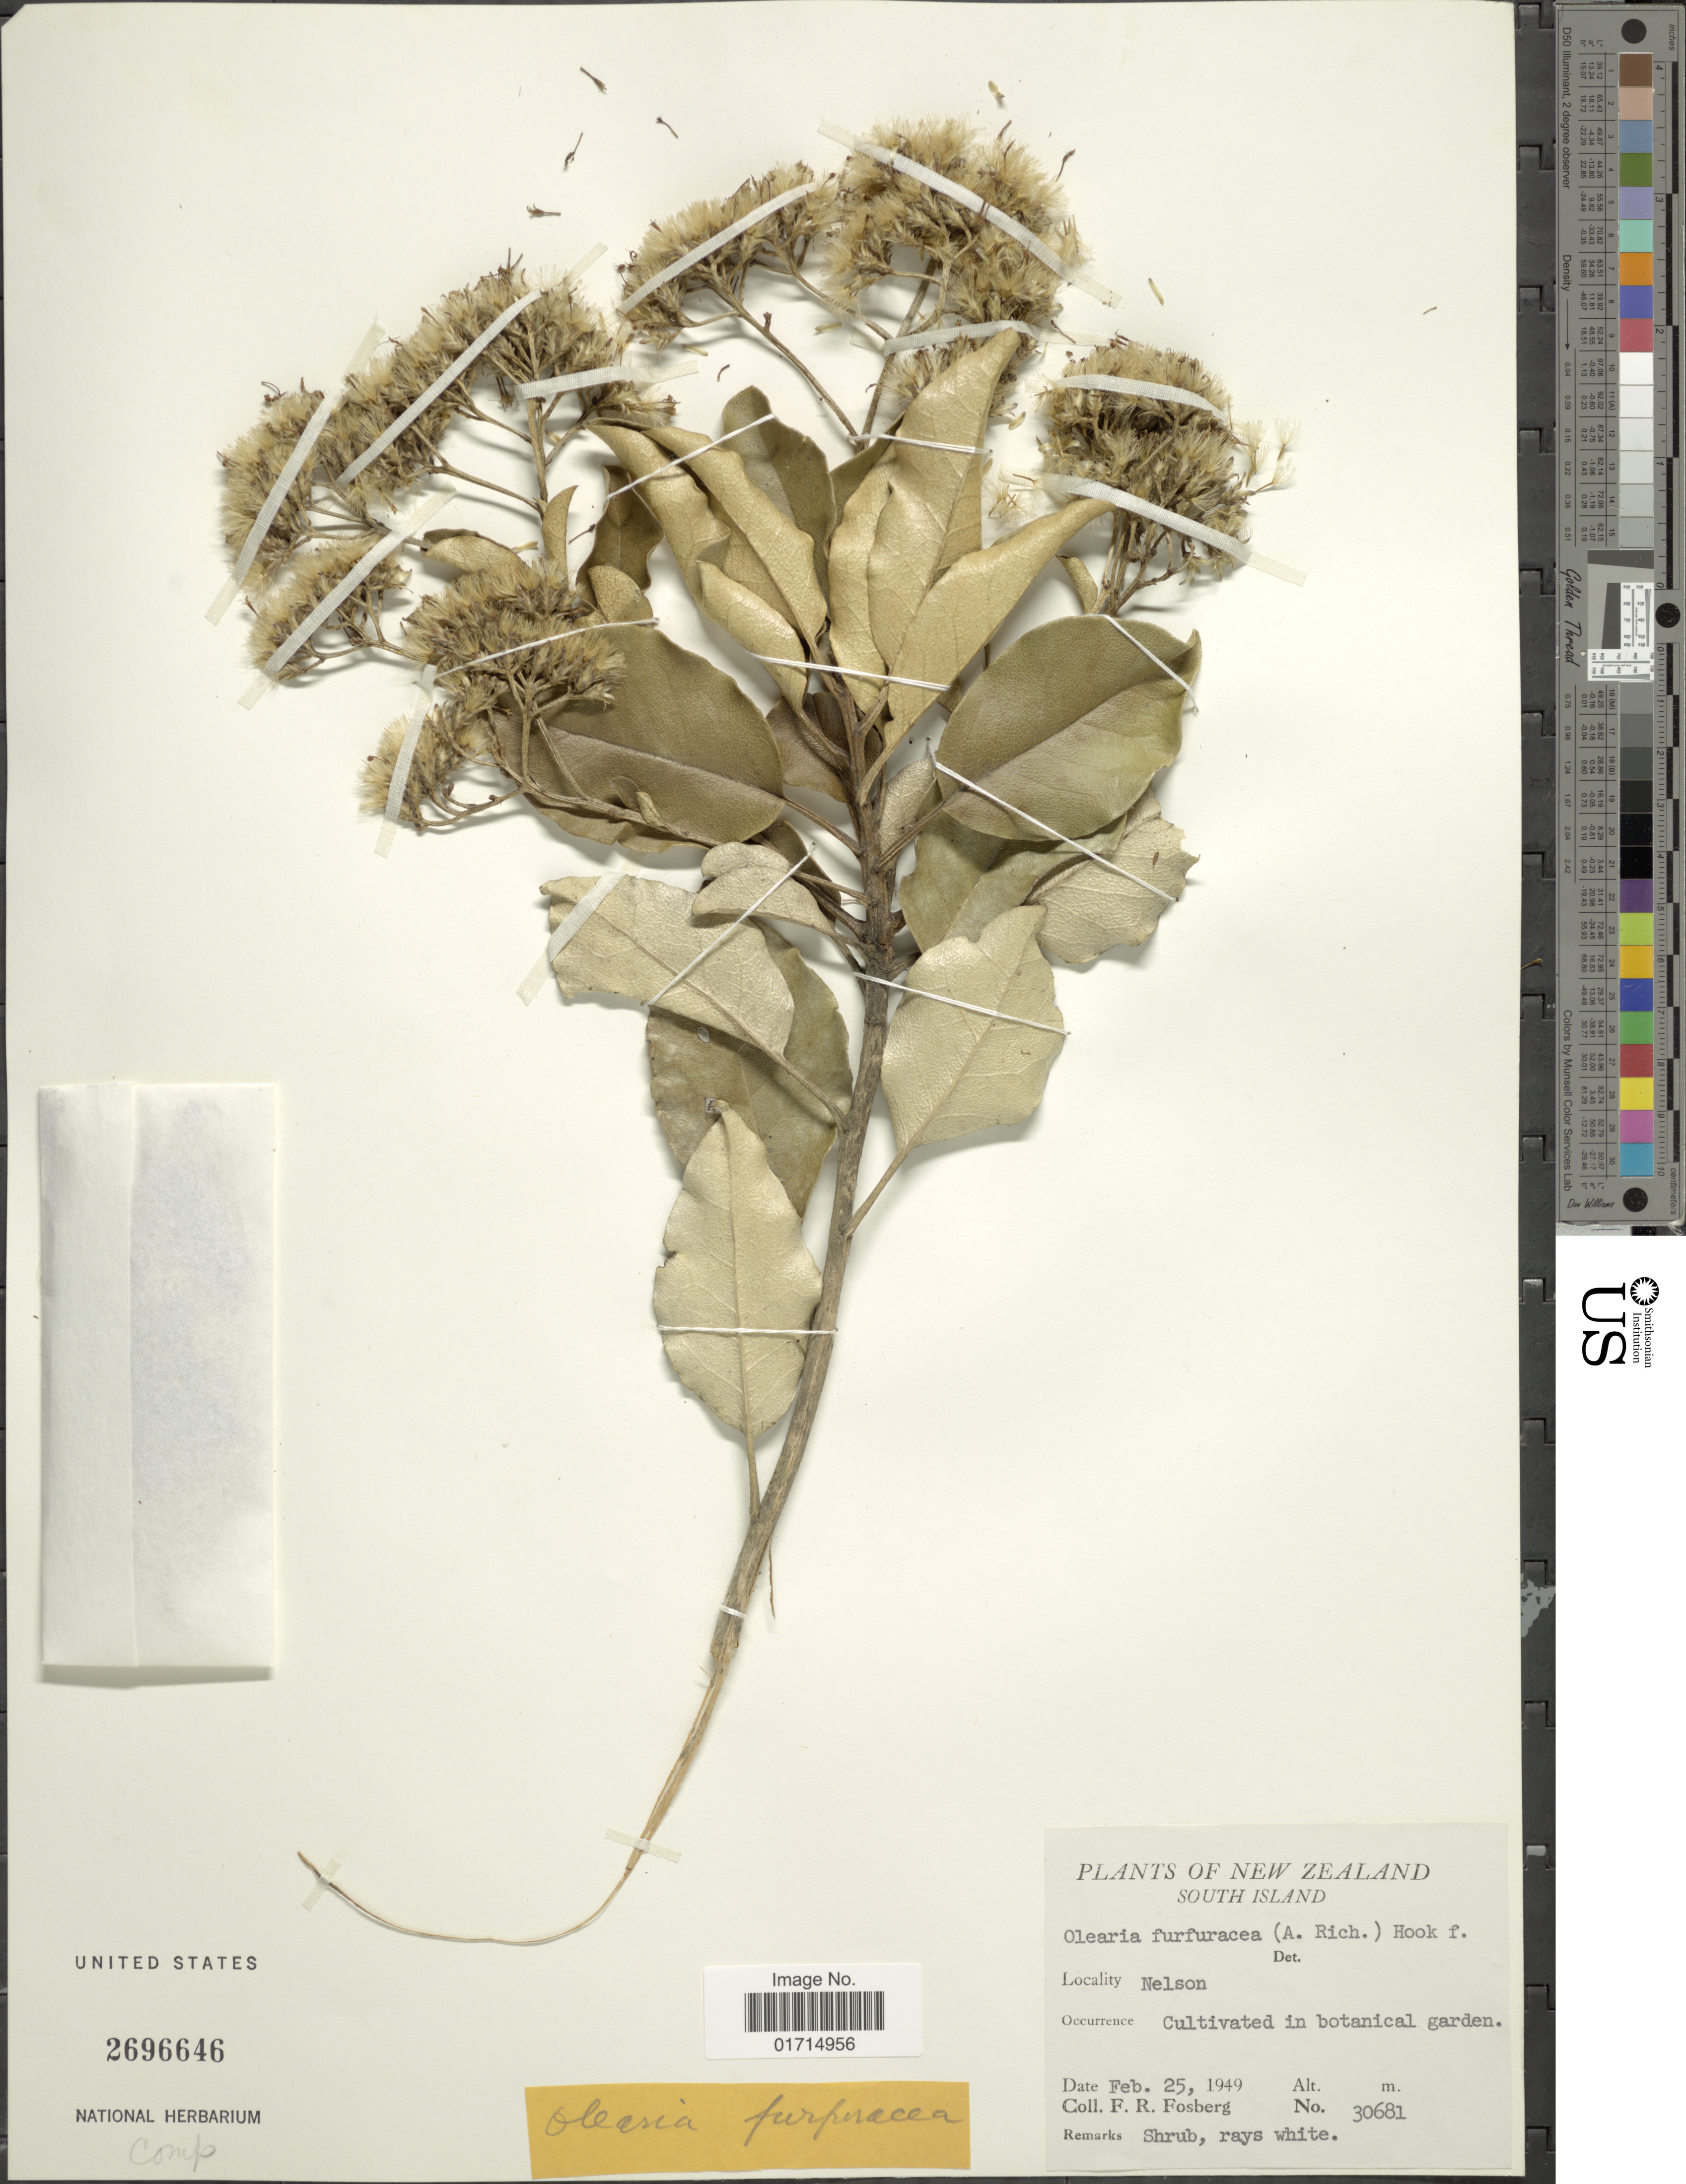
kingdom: Plantae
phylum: Tracheophyta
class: Magnoliopsida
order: Asterales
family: Asteraceae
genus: Olearia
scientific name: Olearia furfuracea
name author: (A. Rich.) Hook. f.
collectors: F. R. Fosberg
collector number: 30681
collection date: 1949-02-25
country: New Zealand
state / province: Nelson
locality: New Zealand. South Island. Nelson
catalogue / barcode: US 2696646